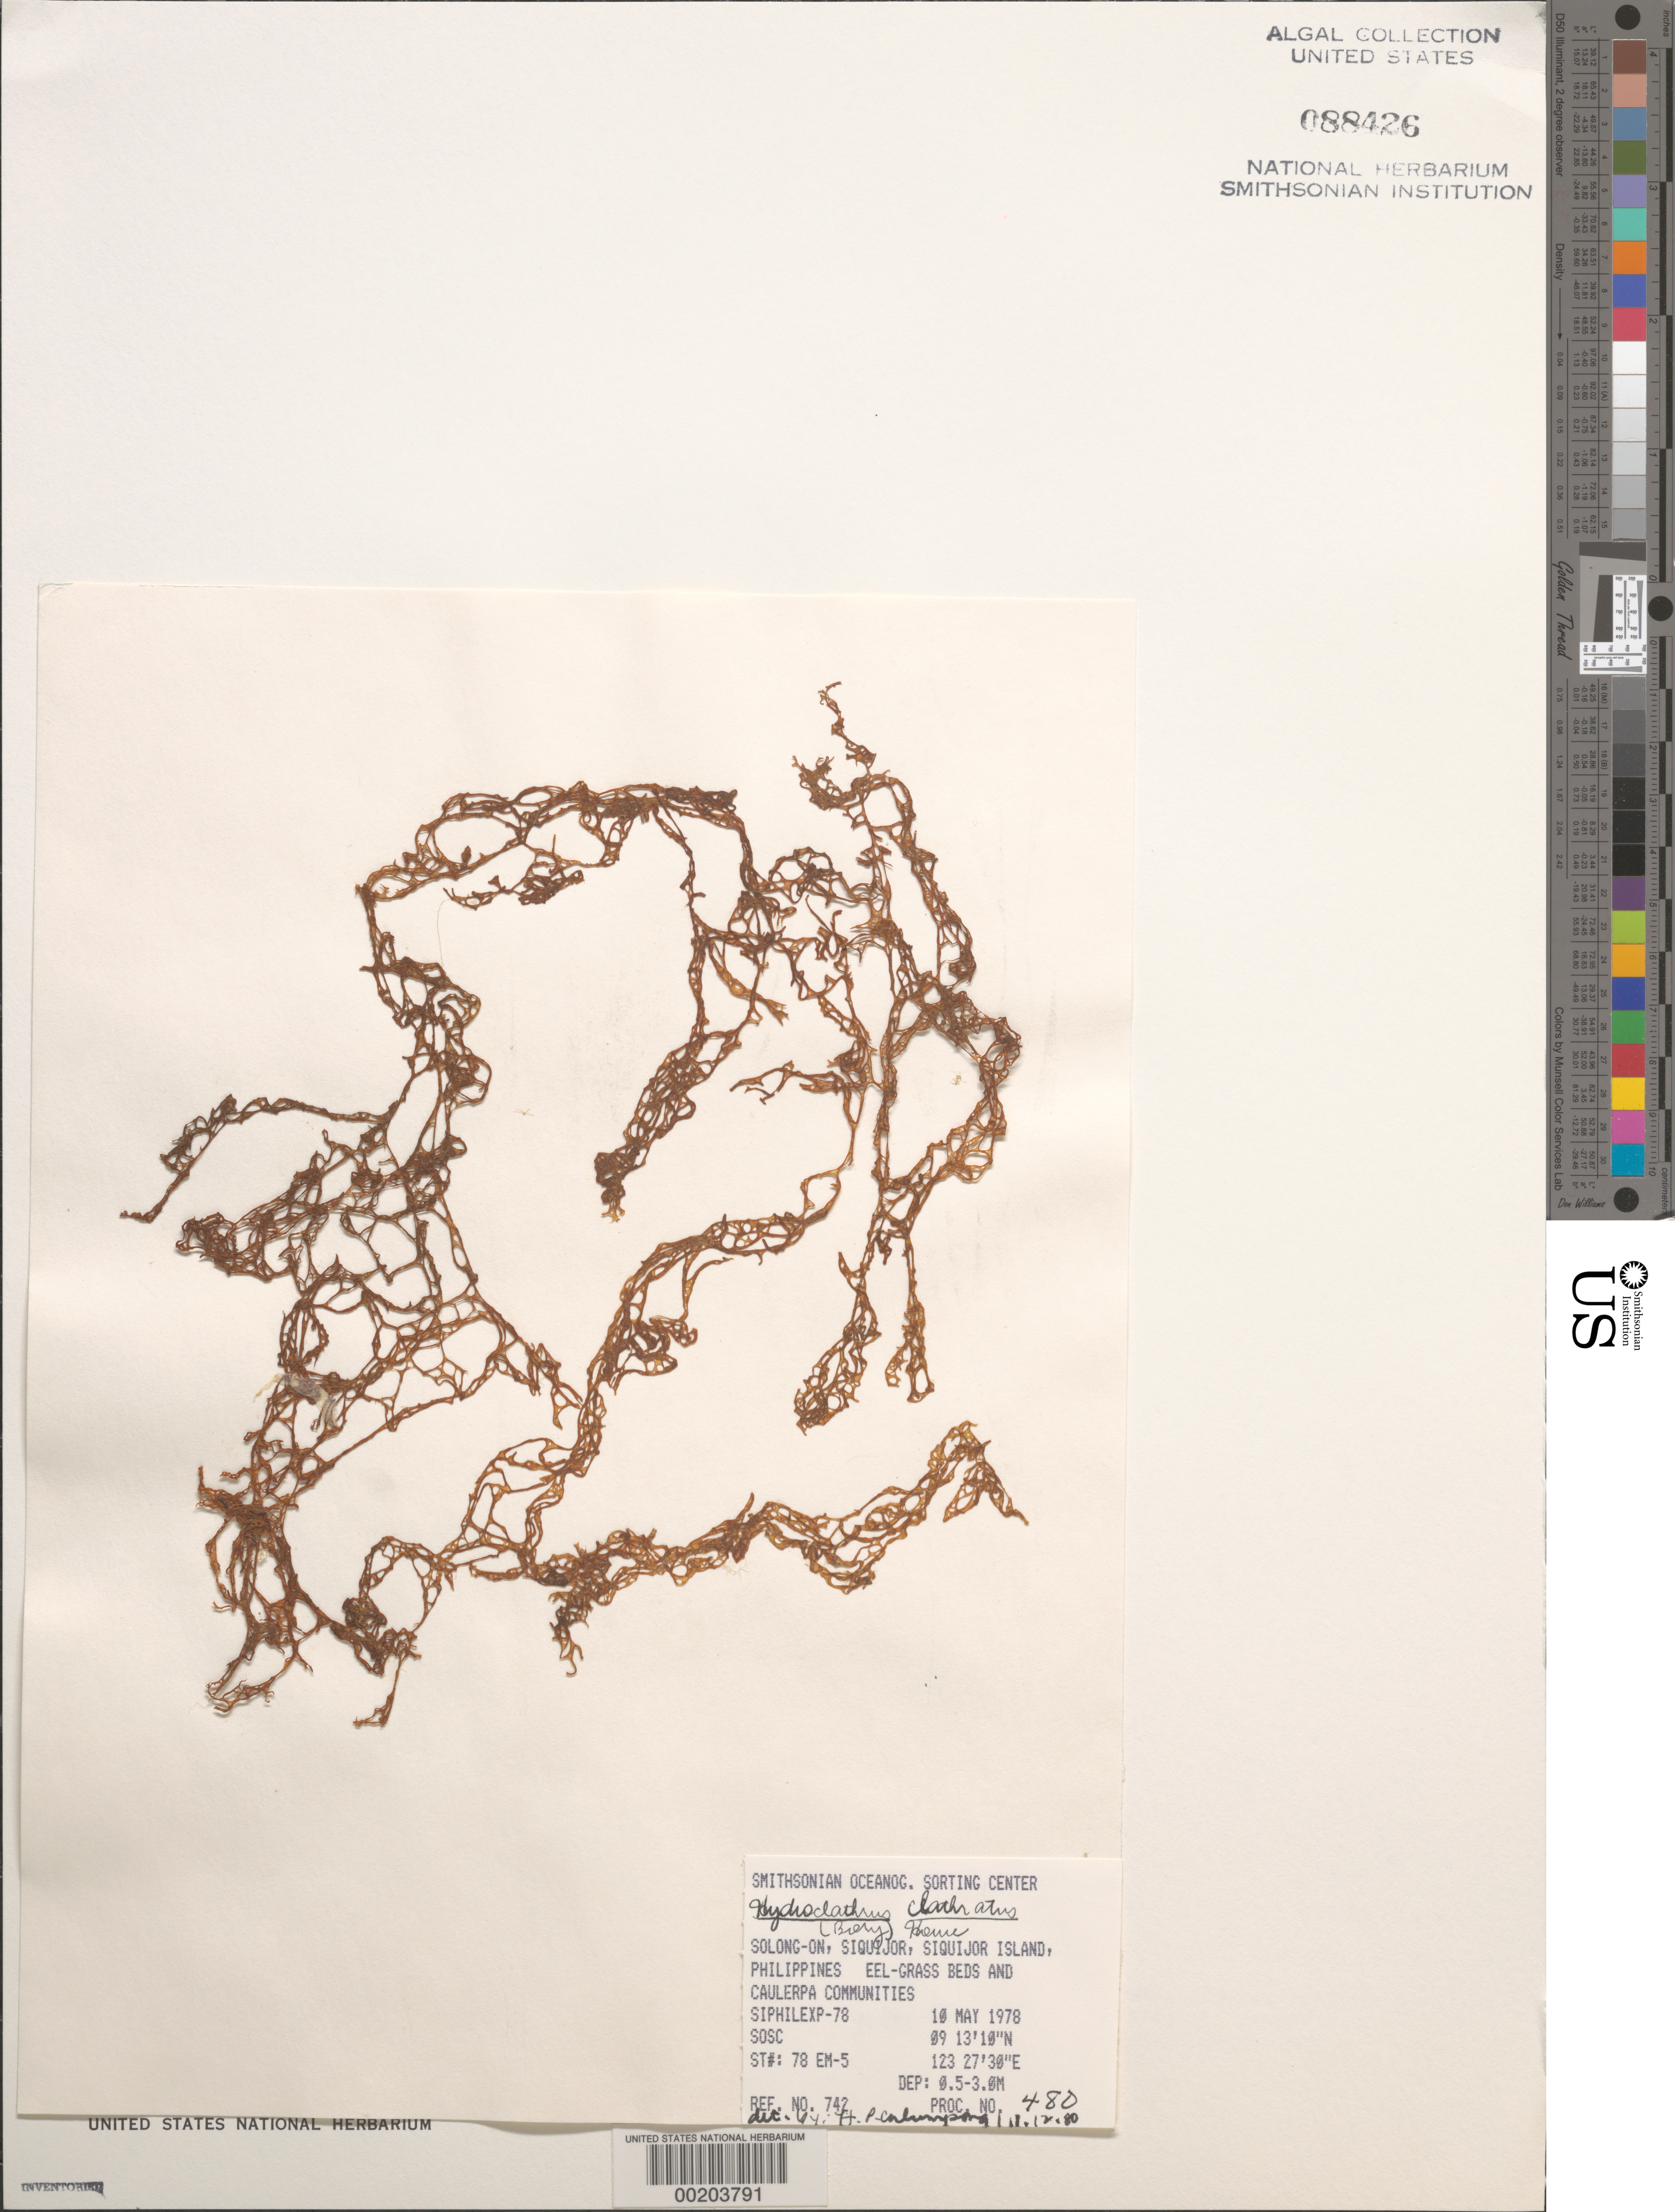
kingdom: Chromista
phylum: Ochrophyta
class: Phaeophyceae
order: Scytosiphonales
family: Scytosiphonaceae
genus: Hydroclathrus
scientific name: Hydroclathrus clathratus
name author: (C. Agardh) M. Howe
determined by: Calumpong, H. P.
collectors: SOSC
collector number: Station 78 Em-5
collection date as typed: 10 May 1978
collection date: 1978-05-10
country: Philippines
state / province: Central Visayas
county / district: Siquijor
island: Siquijor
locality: Solong-on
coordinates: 09 13'10"N, 123 27'30"E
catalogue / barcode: US 88426